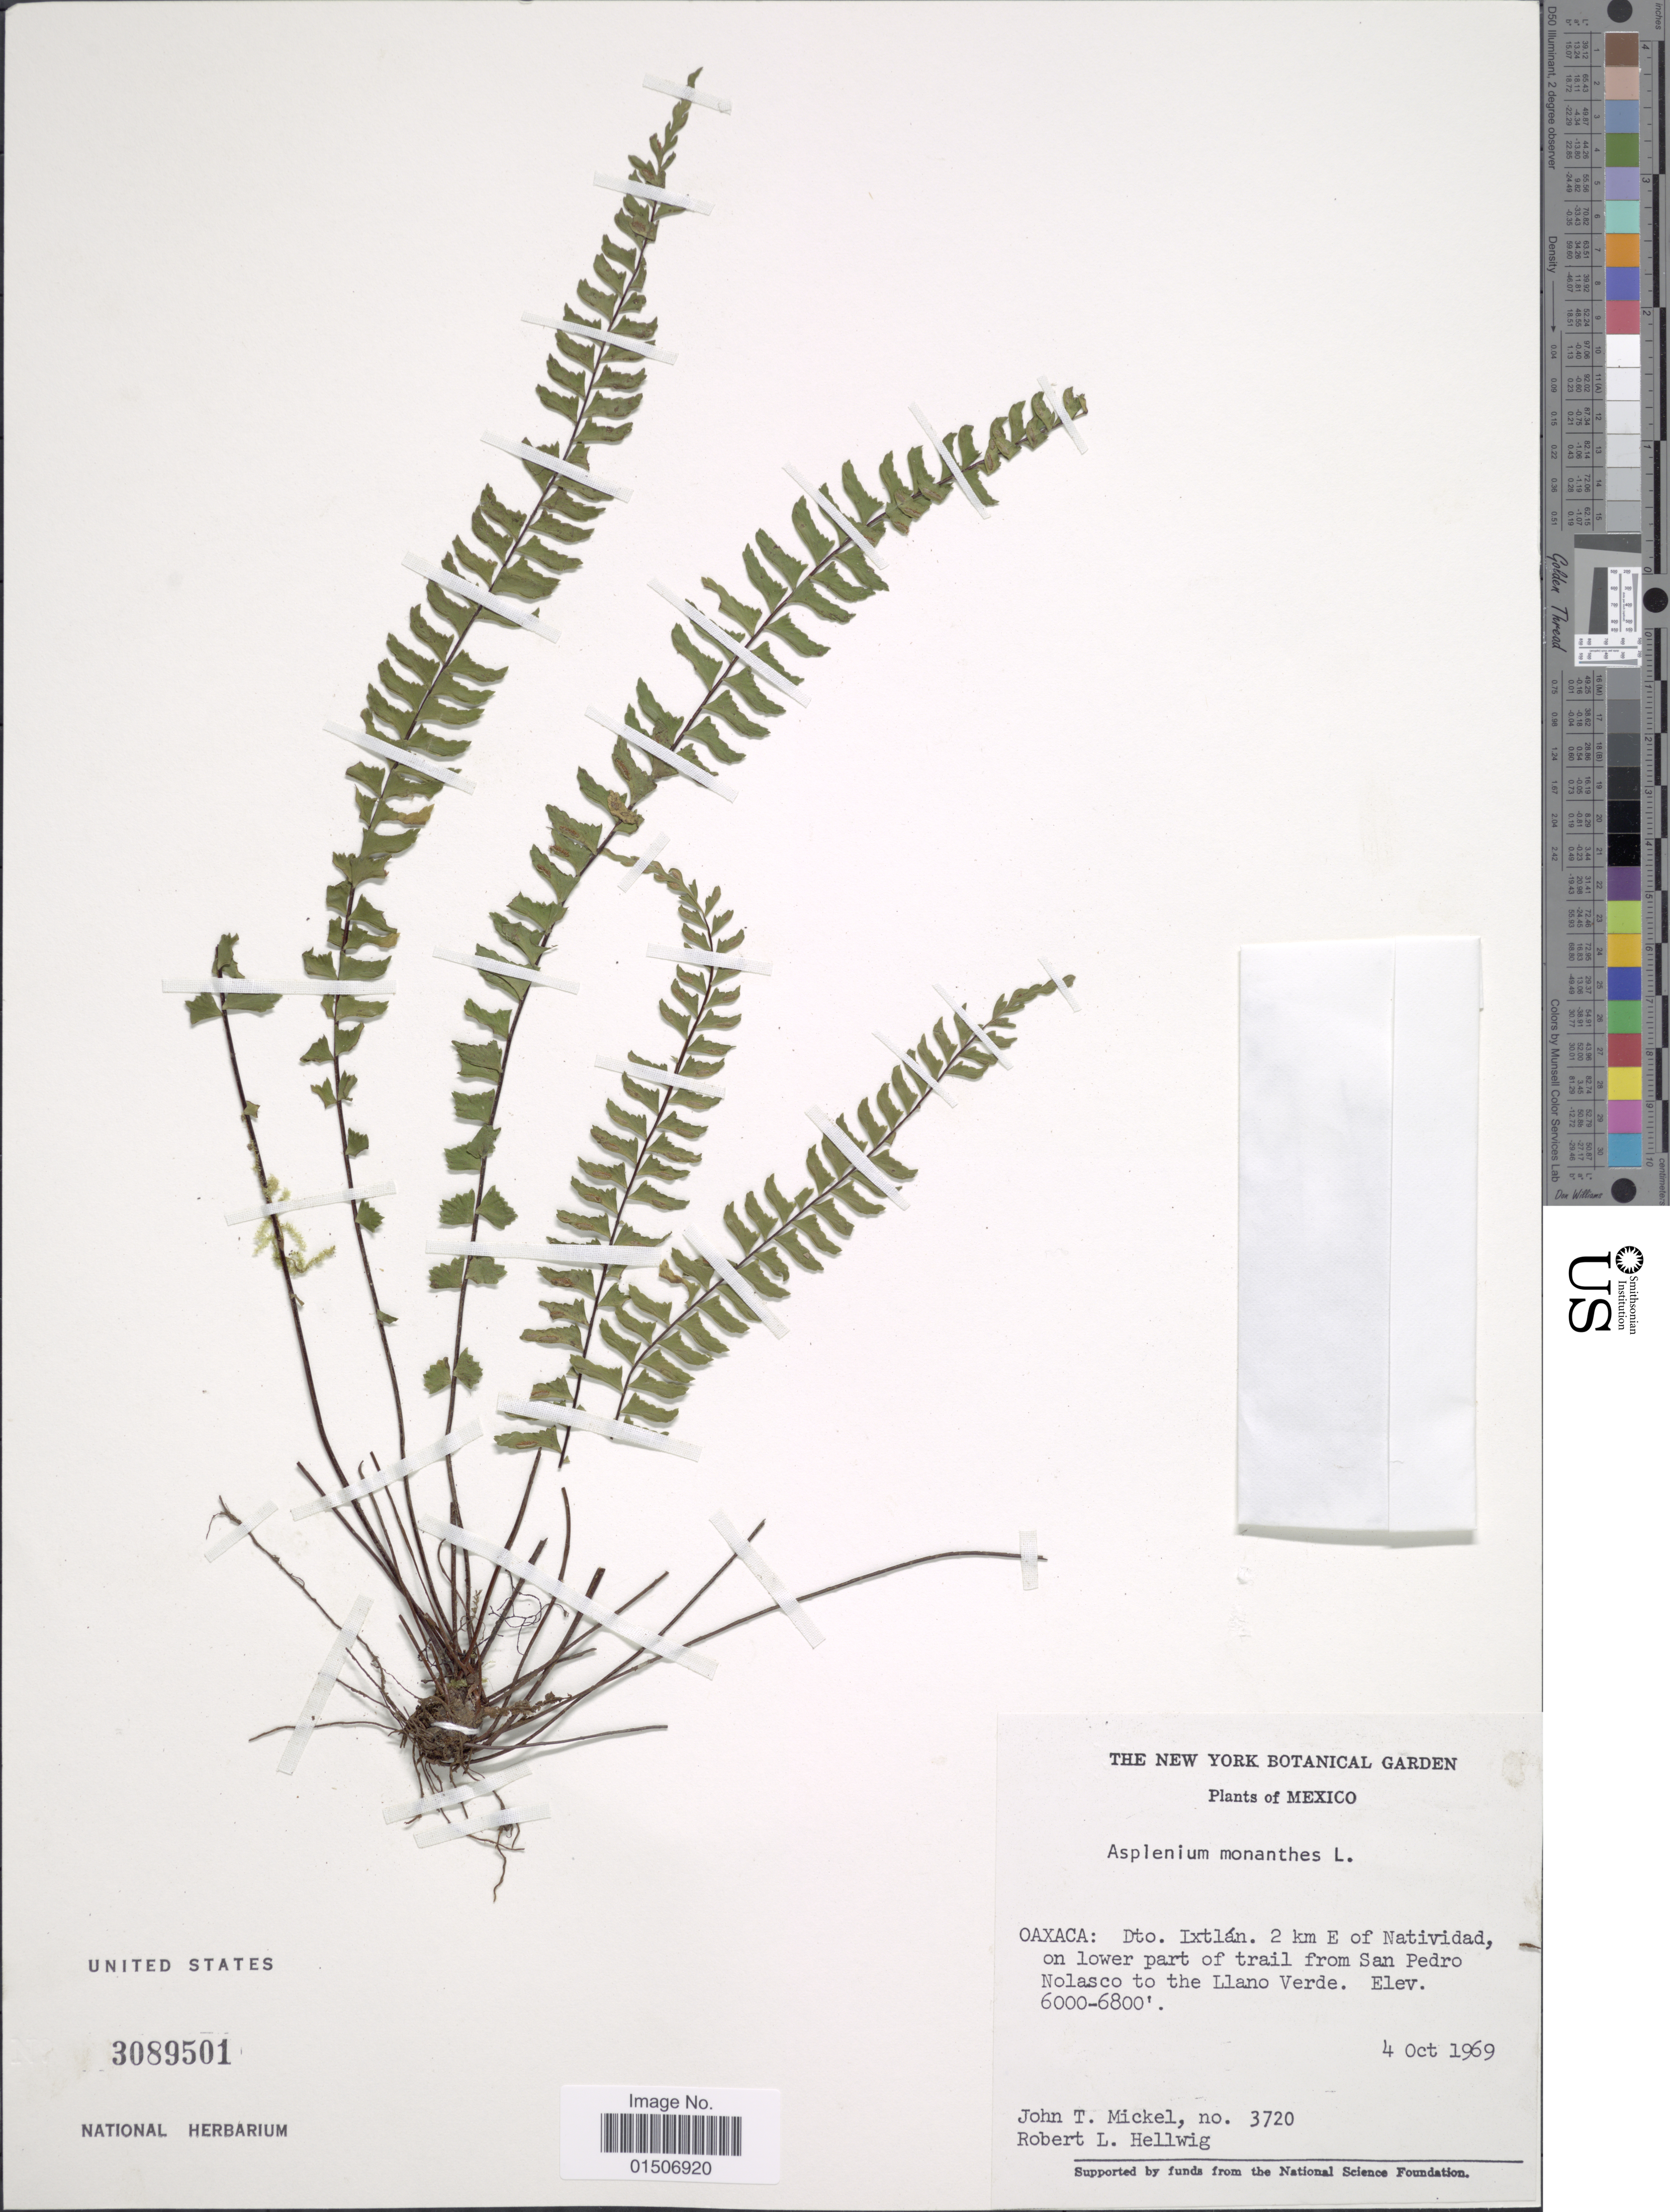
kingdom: Plantae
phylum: Tracheophyta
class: Polypodiopsida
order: Polypodiales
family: Aspleniaceae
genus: Asplenium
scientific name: Asplenium monanthes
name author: L.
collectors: J. T. Mickel & R. Hellwig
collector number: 3720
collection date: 1969-10-04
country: Mexico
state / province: Oaxaca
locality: Dto. Ixtlán. 2 km E of Natividad, on lower part of trail from San Pedro Nolasco to the Llano Verde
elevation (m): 1829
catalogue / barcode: US 3089501